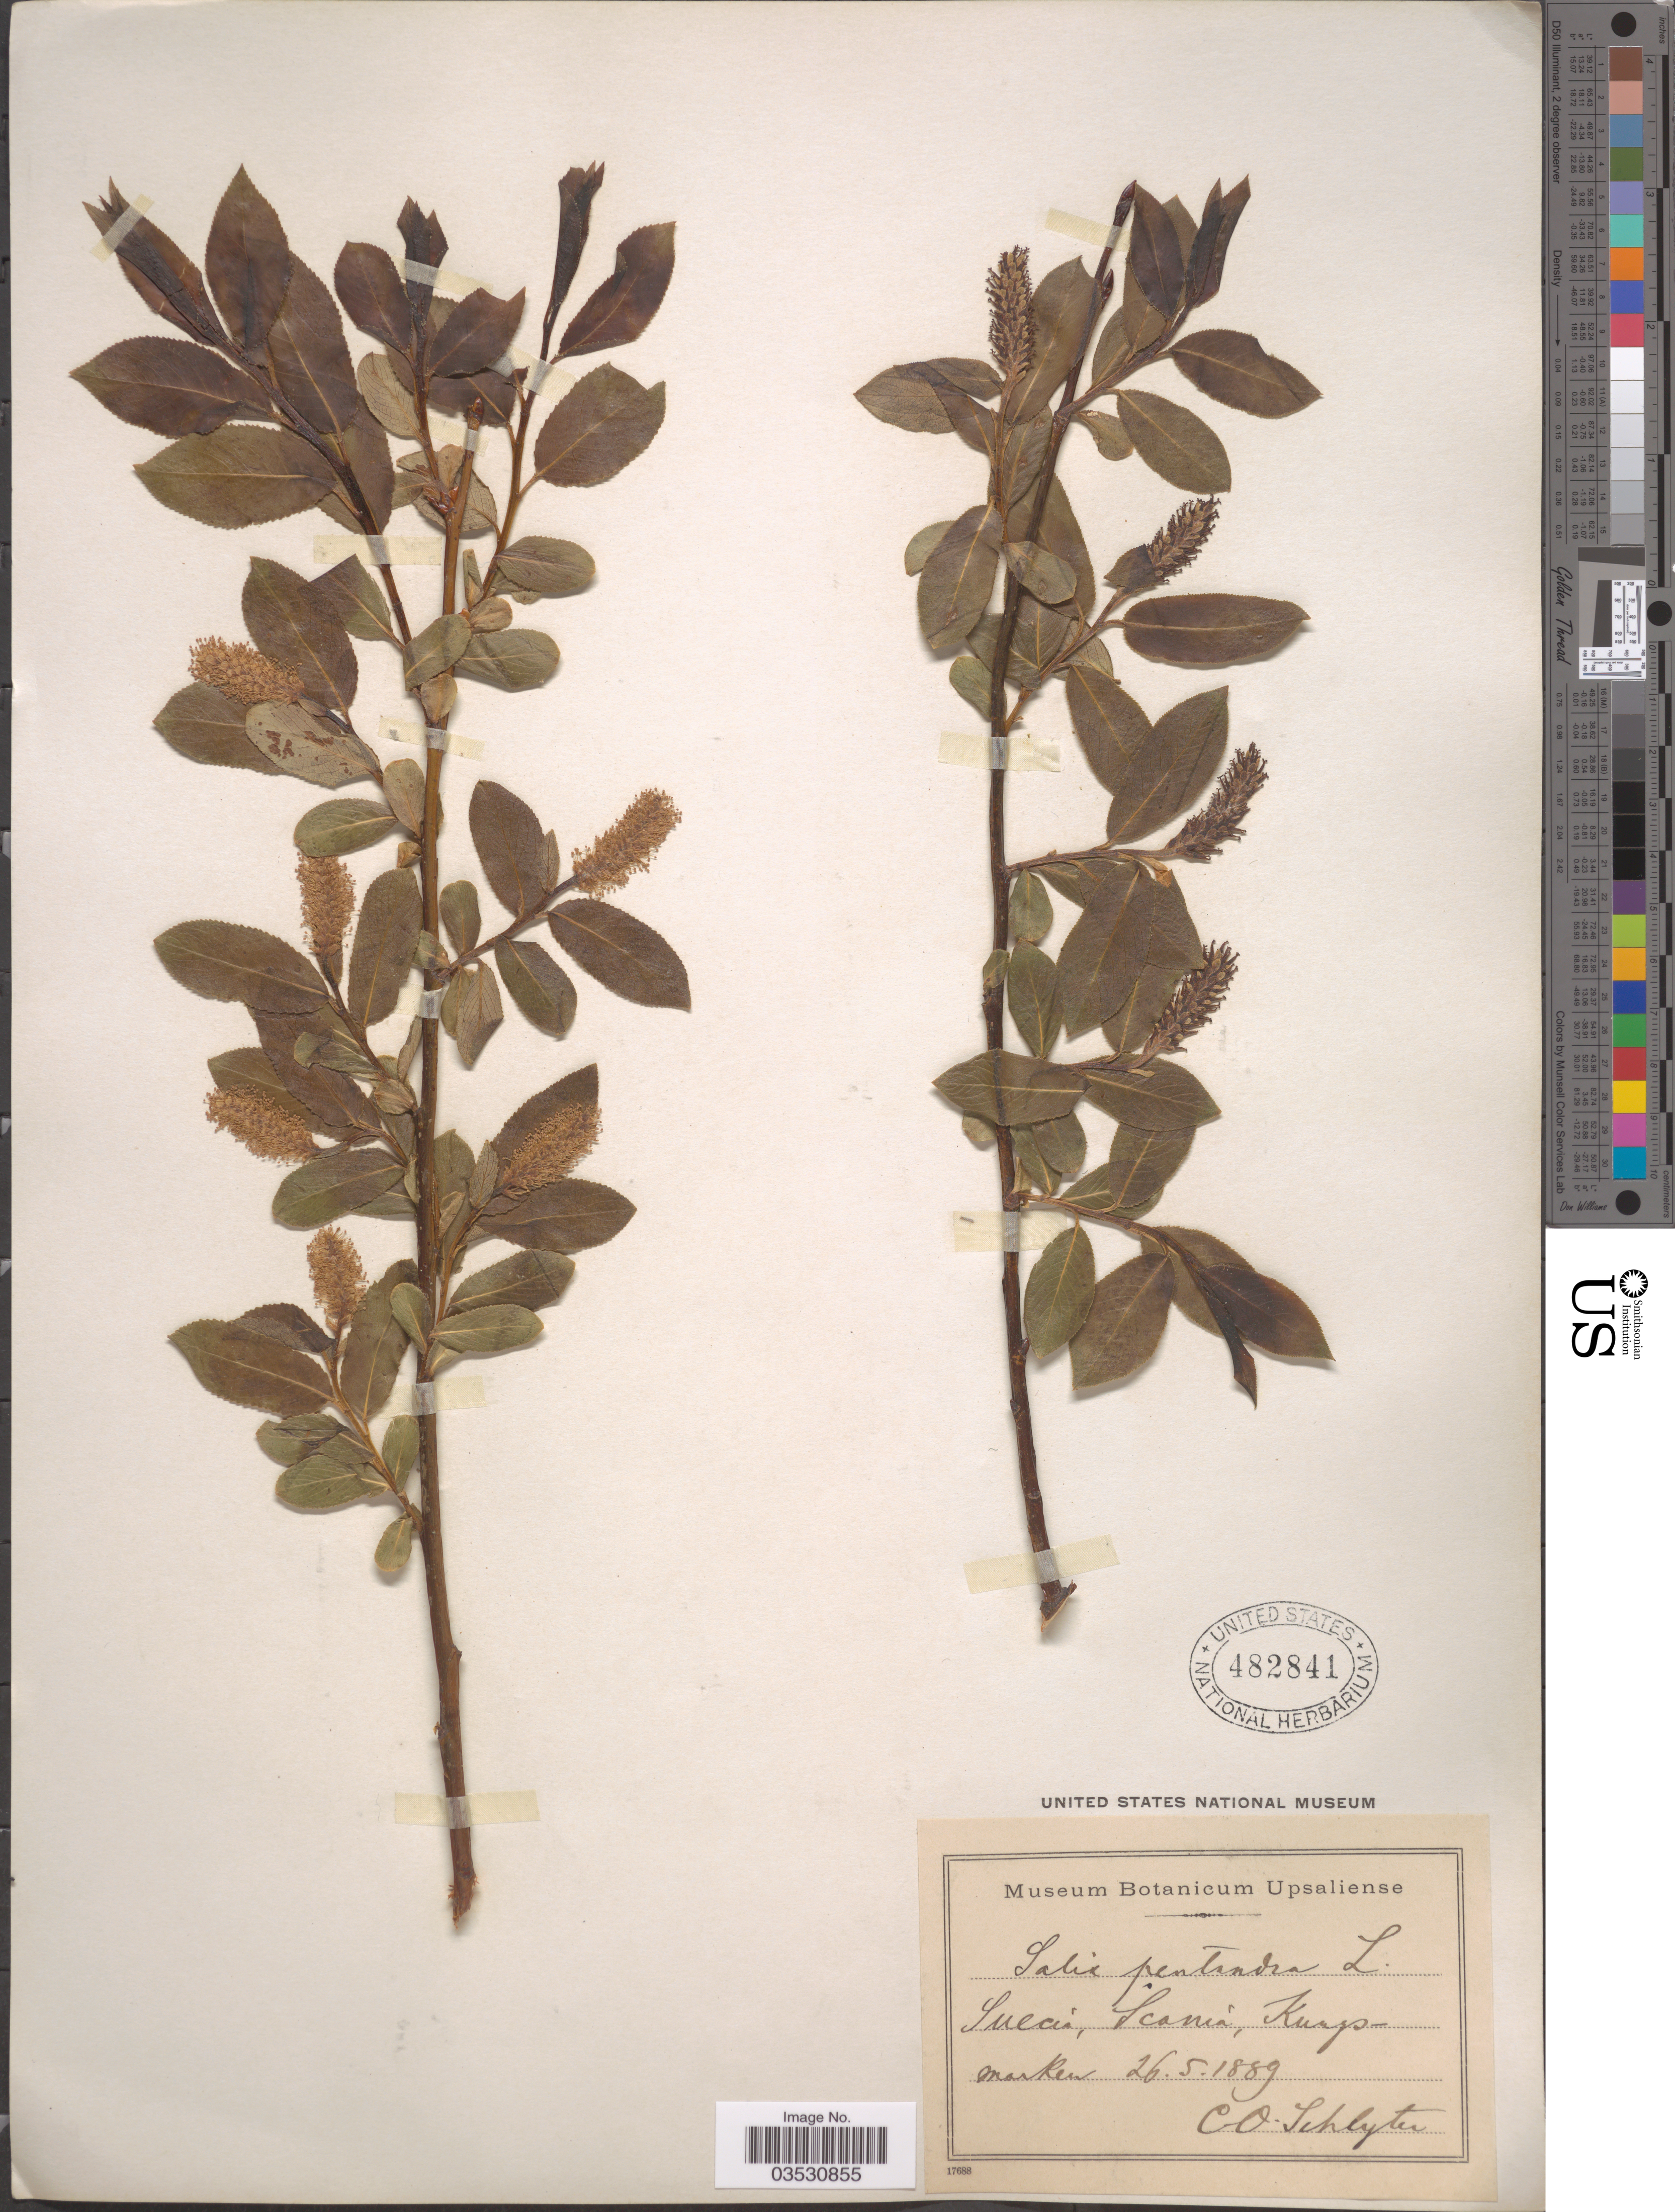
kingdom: Plantae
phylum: Tracheophyta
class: Magnoliopsida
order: Malpighiales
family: Salicaceae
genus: Salix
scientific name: Salix pentandra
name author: L.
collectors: C. Schlyter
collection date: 1889-05-26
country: Sweden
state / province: Skåne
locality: Suecia, Scania, Kungsmarken.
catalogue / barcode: US 482841